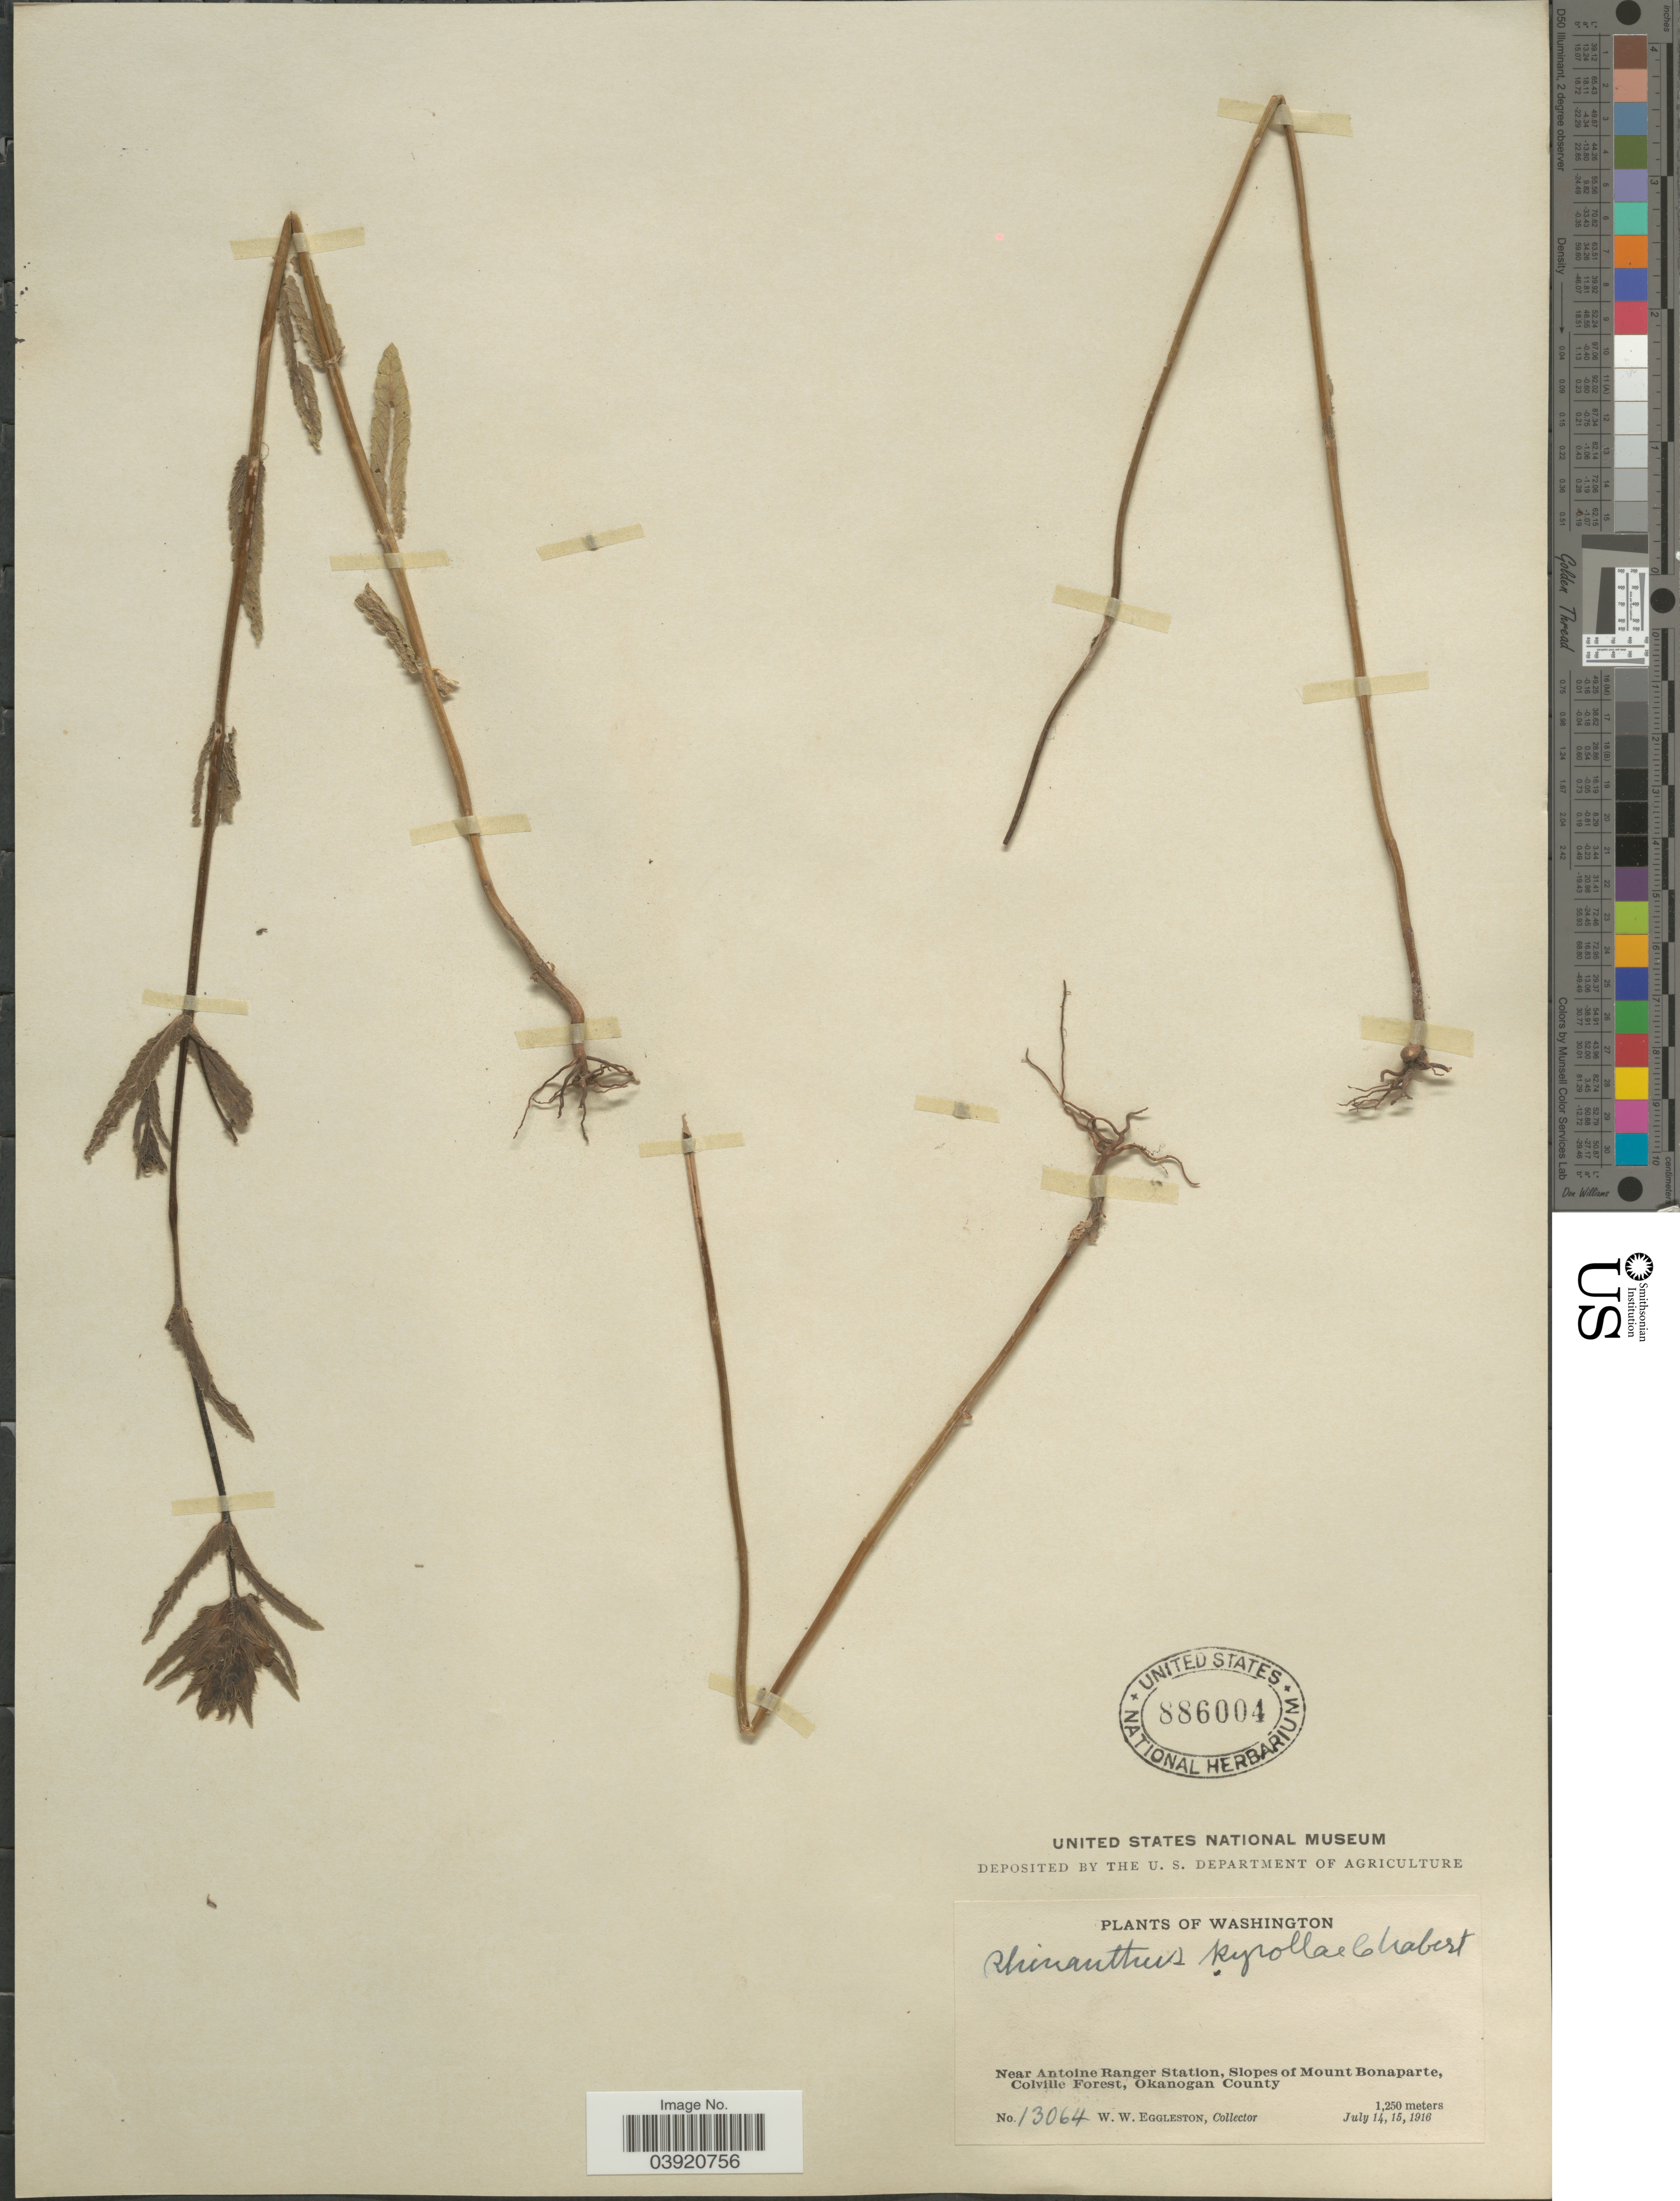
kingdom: Plantae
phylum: Tracheophyta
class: Magnoliopsida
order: Lamiales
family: Orobanchaceae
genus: Rhinanthus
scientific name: Rhinanthus kyrollae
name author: Chabert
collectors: W. W. Eggleston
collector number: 13064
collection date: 1916-07-14/1916-07-15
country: United States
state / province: Washington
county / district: Okanogan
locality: Near Antoine Ranger Station, Slopes of Mount Bonaparte, Colville Forest, Okanogan County.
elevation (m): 1250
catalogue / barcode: US 886004